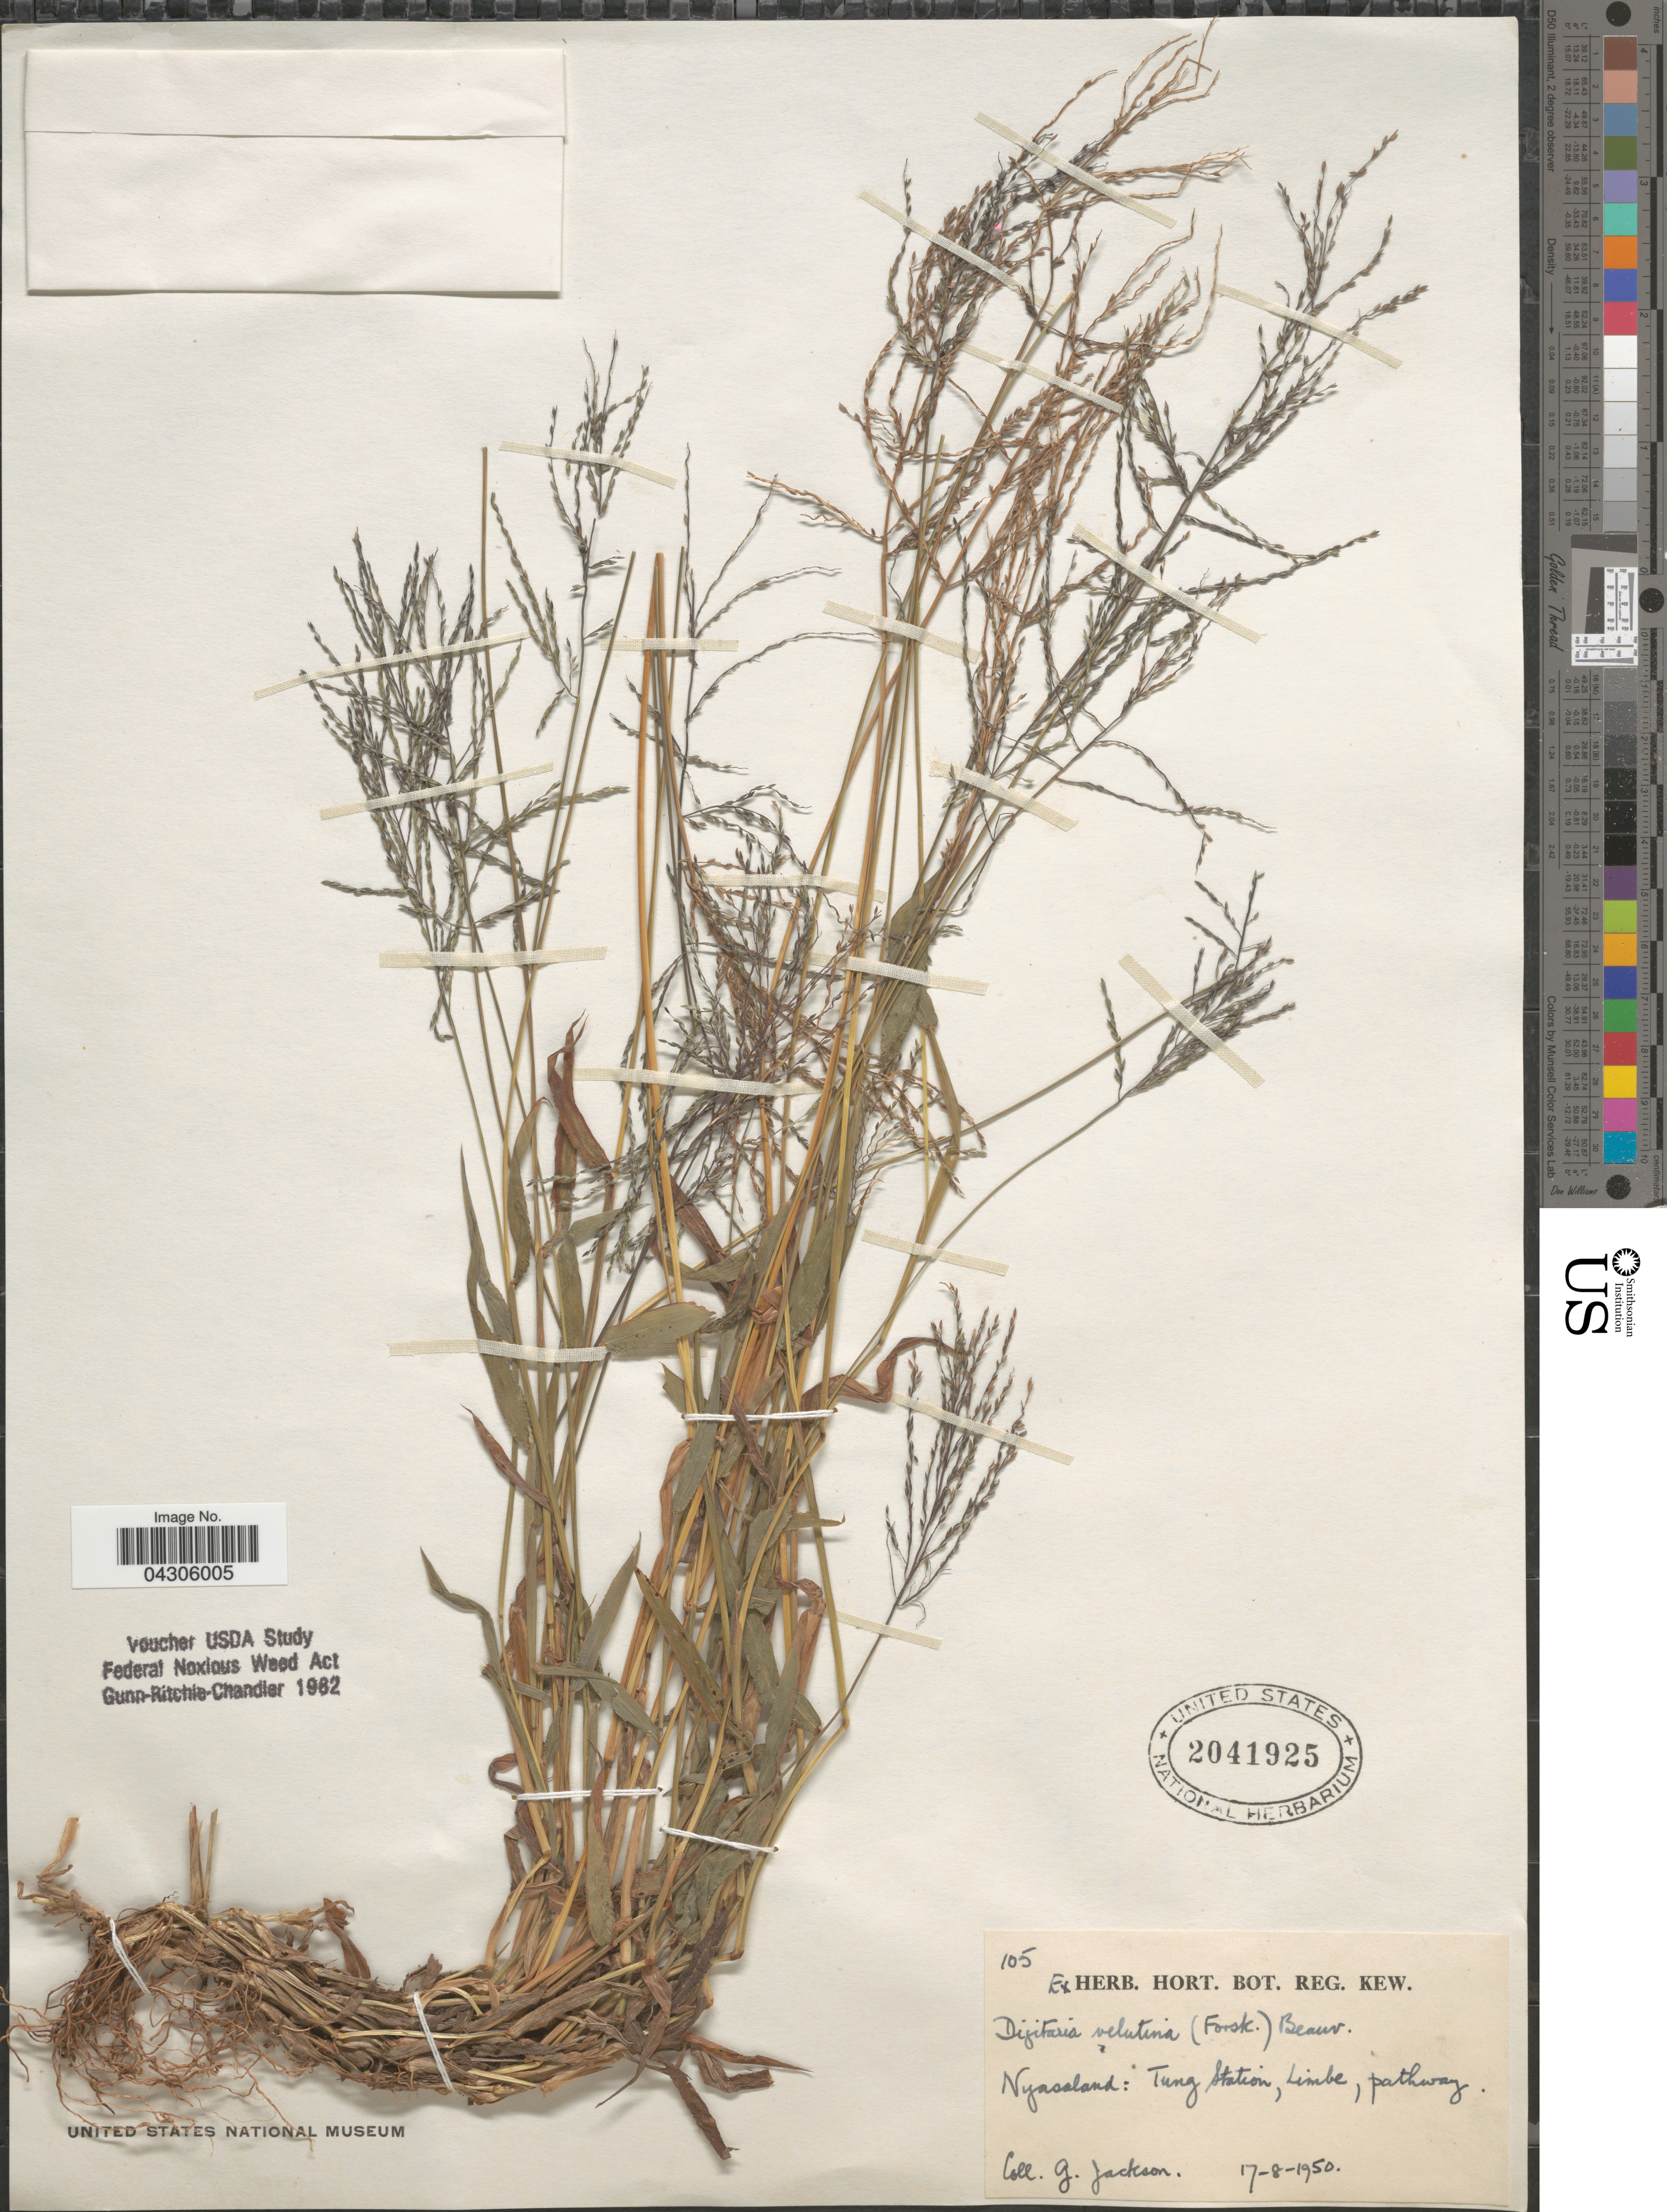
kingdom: Plantae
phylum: Tracheophyta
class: Liliopsida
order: Poales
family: Poaceae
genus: Digitaria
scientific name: Digitaria velutina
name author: (Forssk.) P. Beauv.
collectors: G. Jackson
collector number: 105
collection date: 1950-08-17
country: Malawi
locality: Nyasaland: Tung Station, Limbe, pathway.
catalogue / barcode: US 2041925